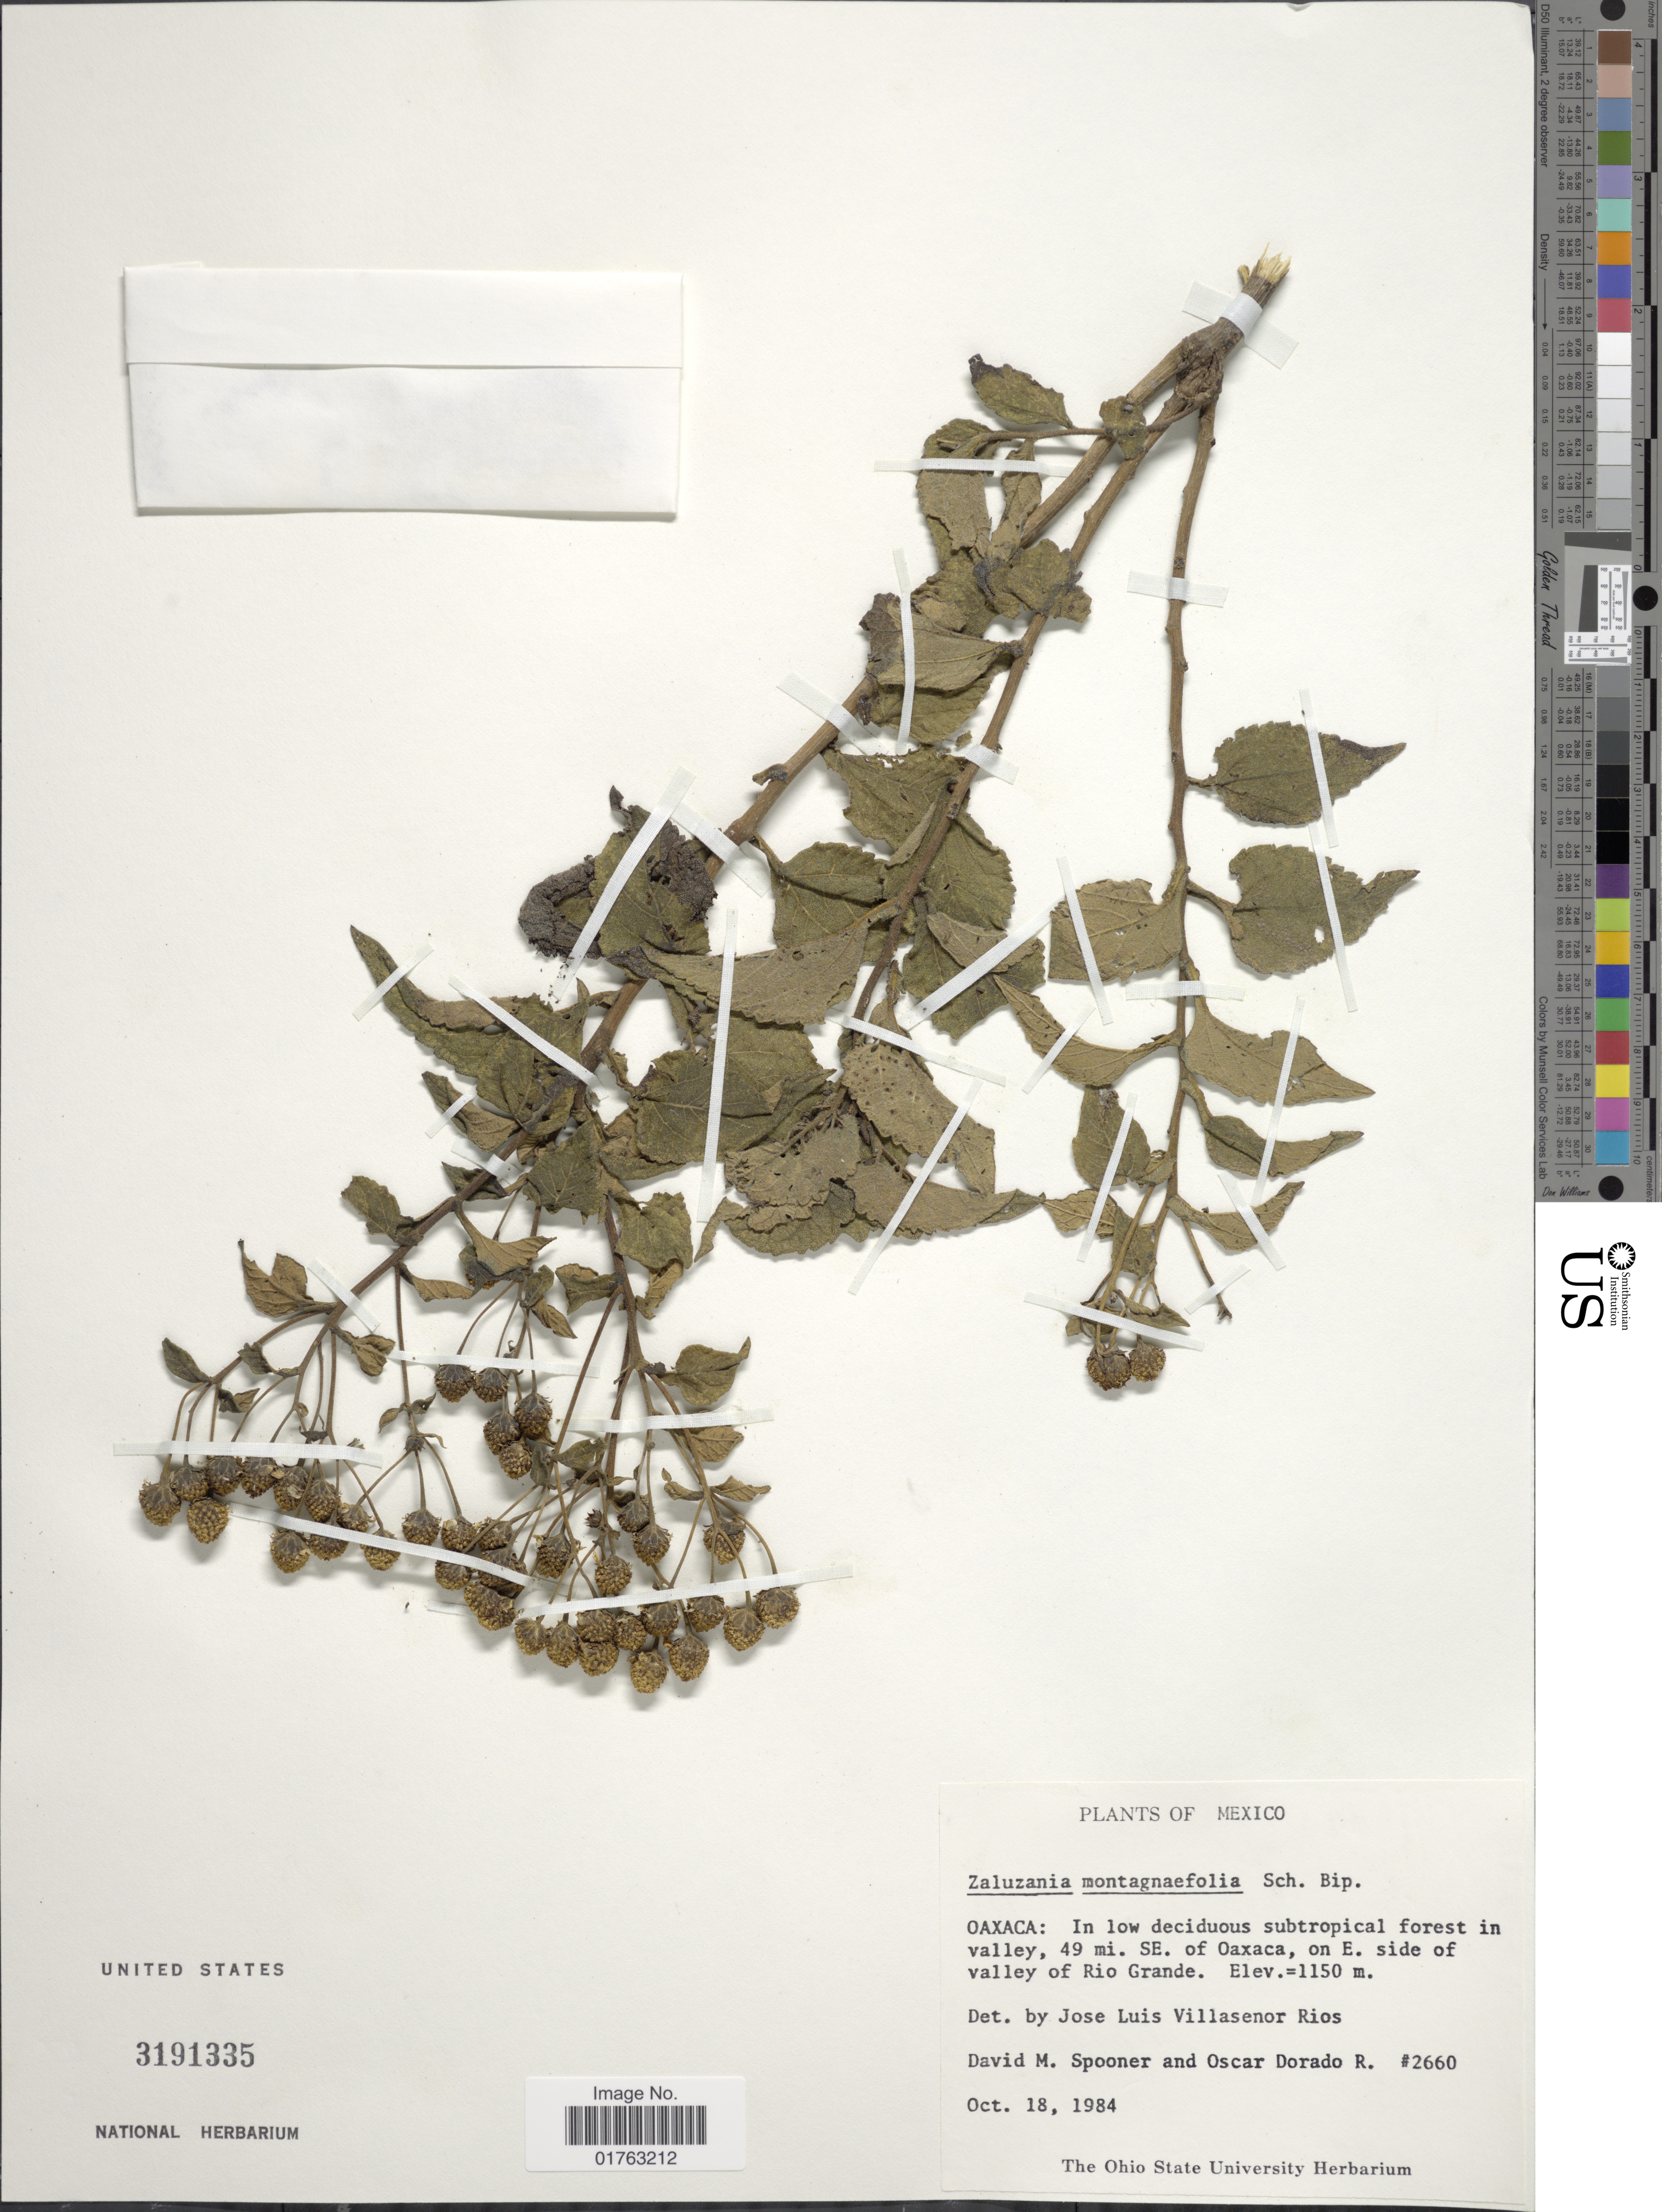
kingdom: Plantae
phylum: Tracheophyta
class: Magnoliopsida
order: Asterales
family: Asteraceae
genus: Zaluzania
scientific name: Zaluzania montagnaefolia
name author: Sch. Bip.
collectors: D. Spooner & O. R. Dorado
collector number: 2660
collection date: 1984-10-18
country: Mexico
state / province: Oaxaca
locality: Forest in valley, 49 mi. SE. of Oaxaca, on E. side of Valley of Rio Grande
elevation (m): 1150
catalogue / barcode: US 3191335